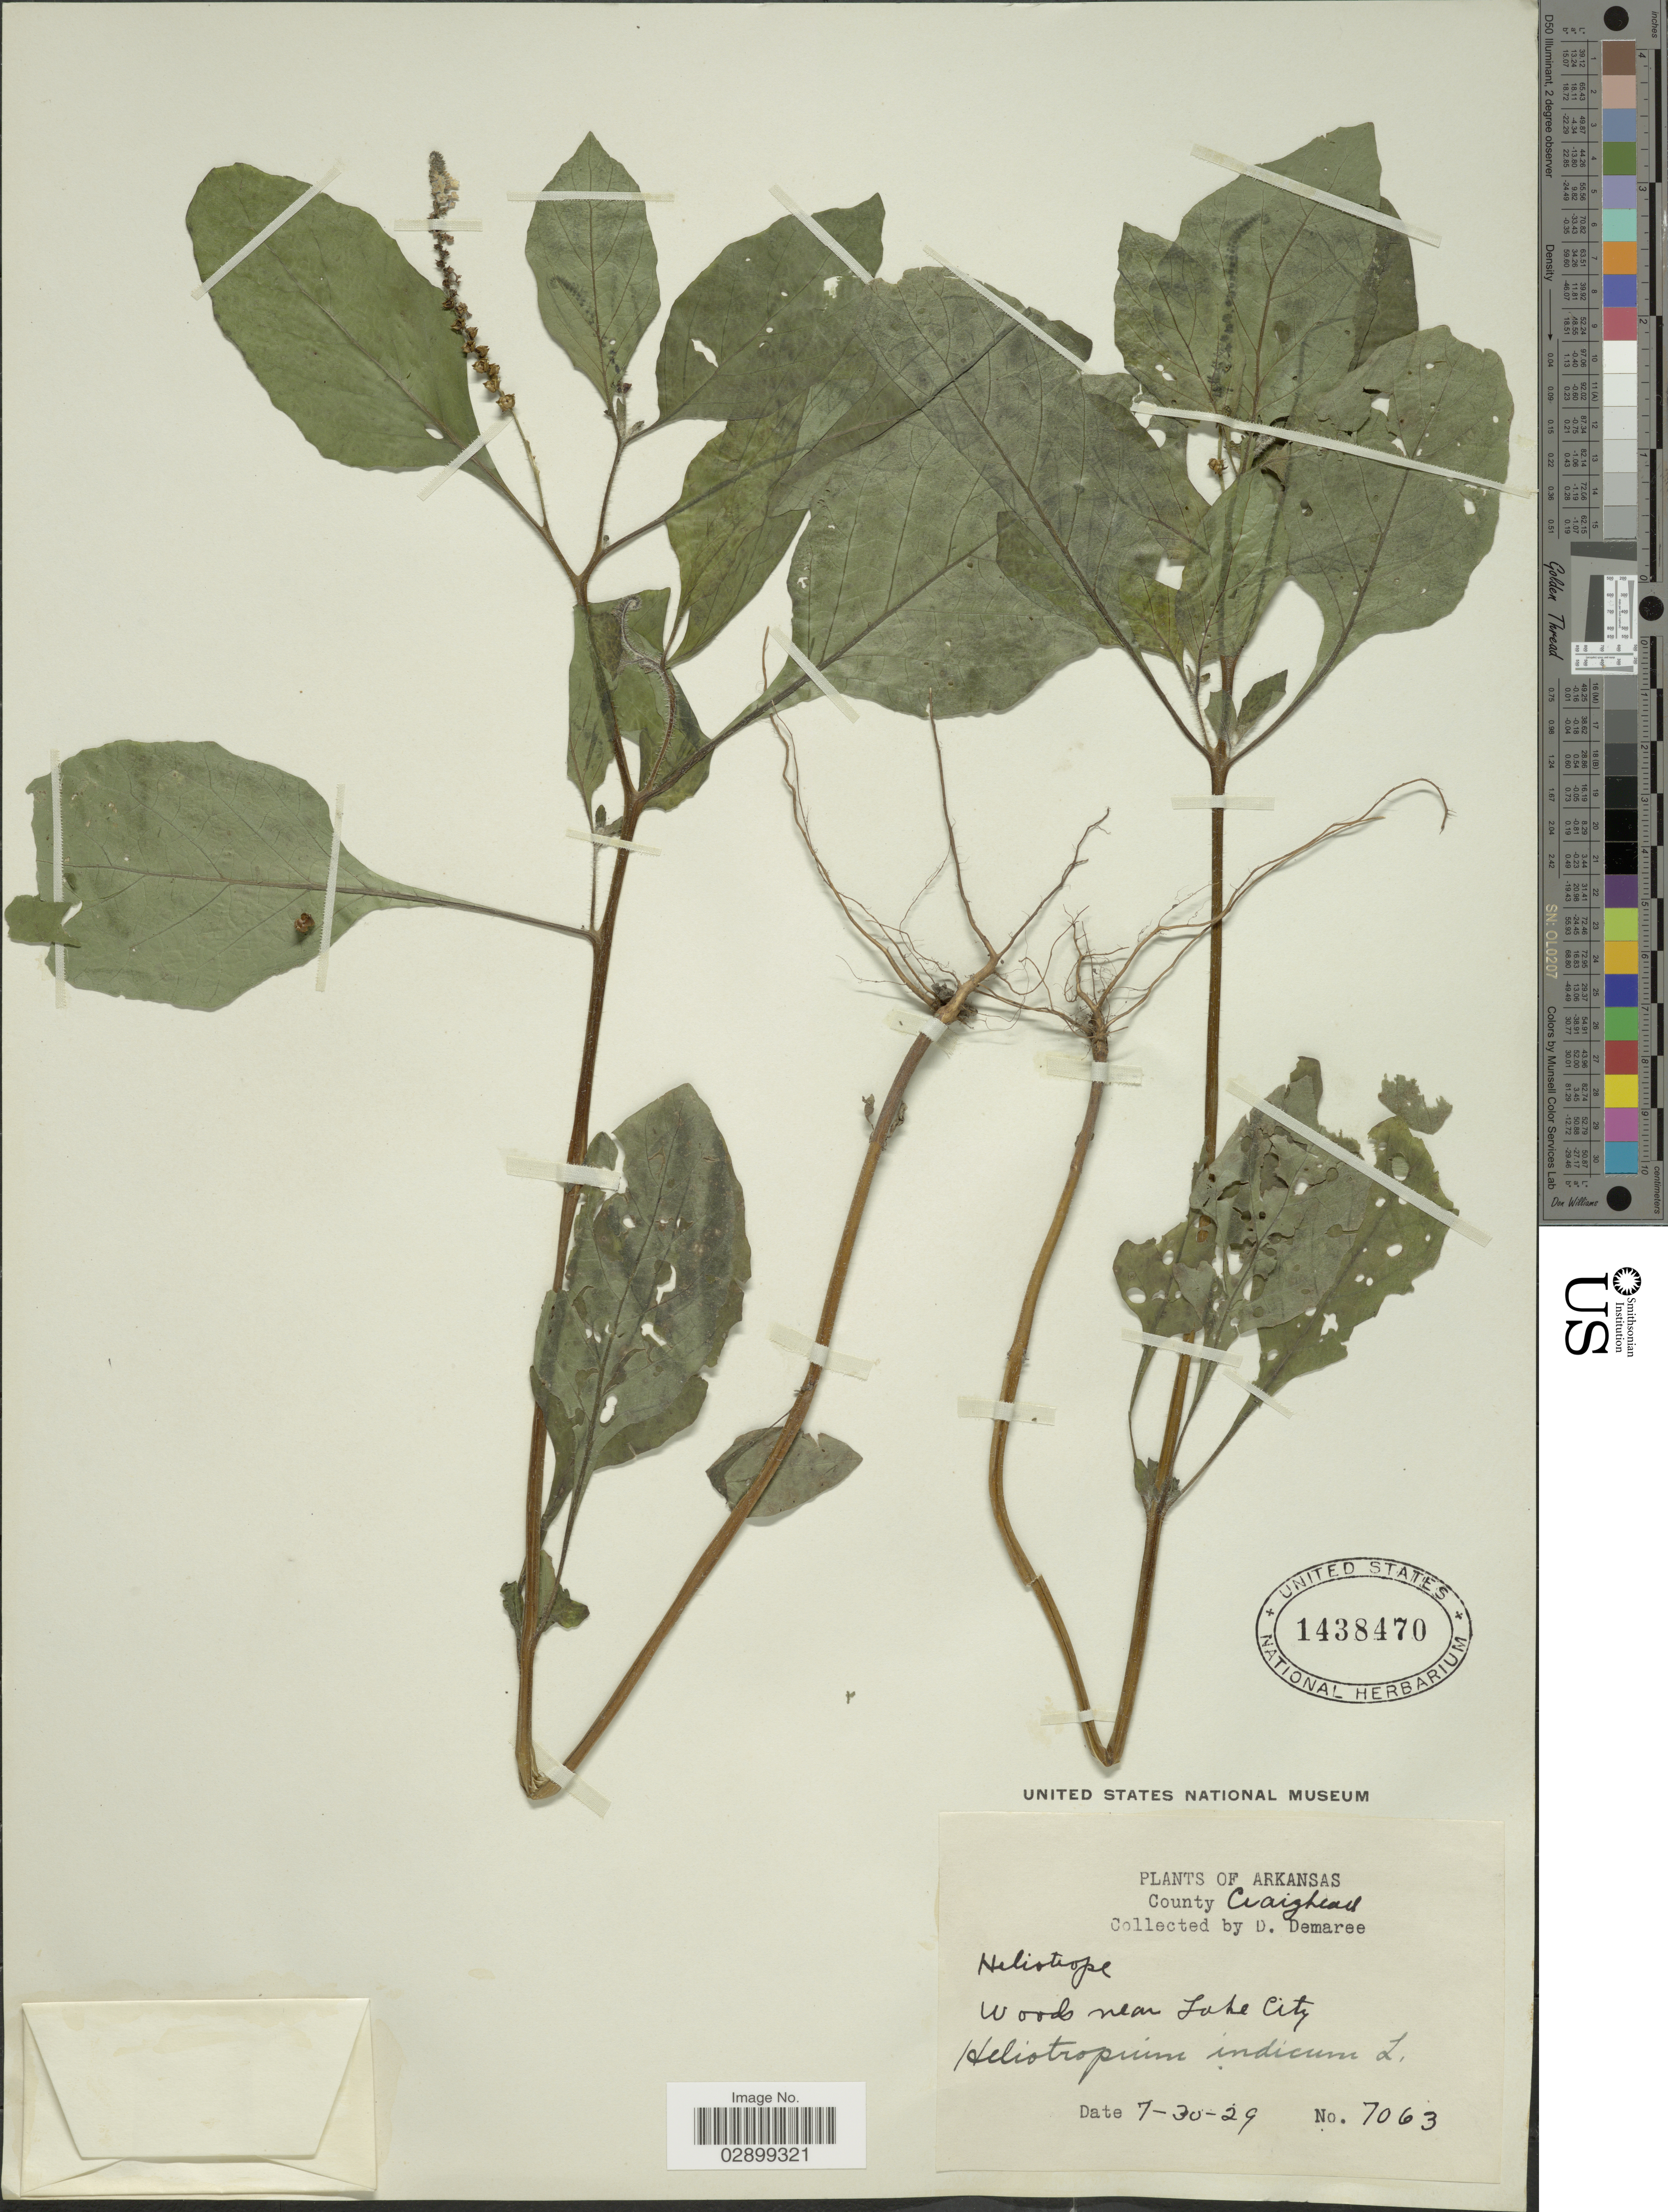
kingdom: Plantae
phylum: Tracheophyta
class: Magnoliopsida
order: Boraginales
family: Heliotropiaceae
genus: Heliotropium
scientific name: Heliotropium indicum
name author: L.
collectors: D. Demaree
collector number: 7063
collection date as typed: Transcribed d/m/y: 30/7/29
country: United States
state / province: Arkansas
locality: County Craighead. Woods near Lake City.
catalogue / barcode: US 1438470